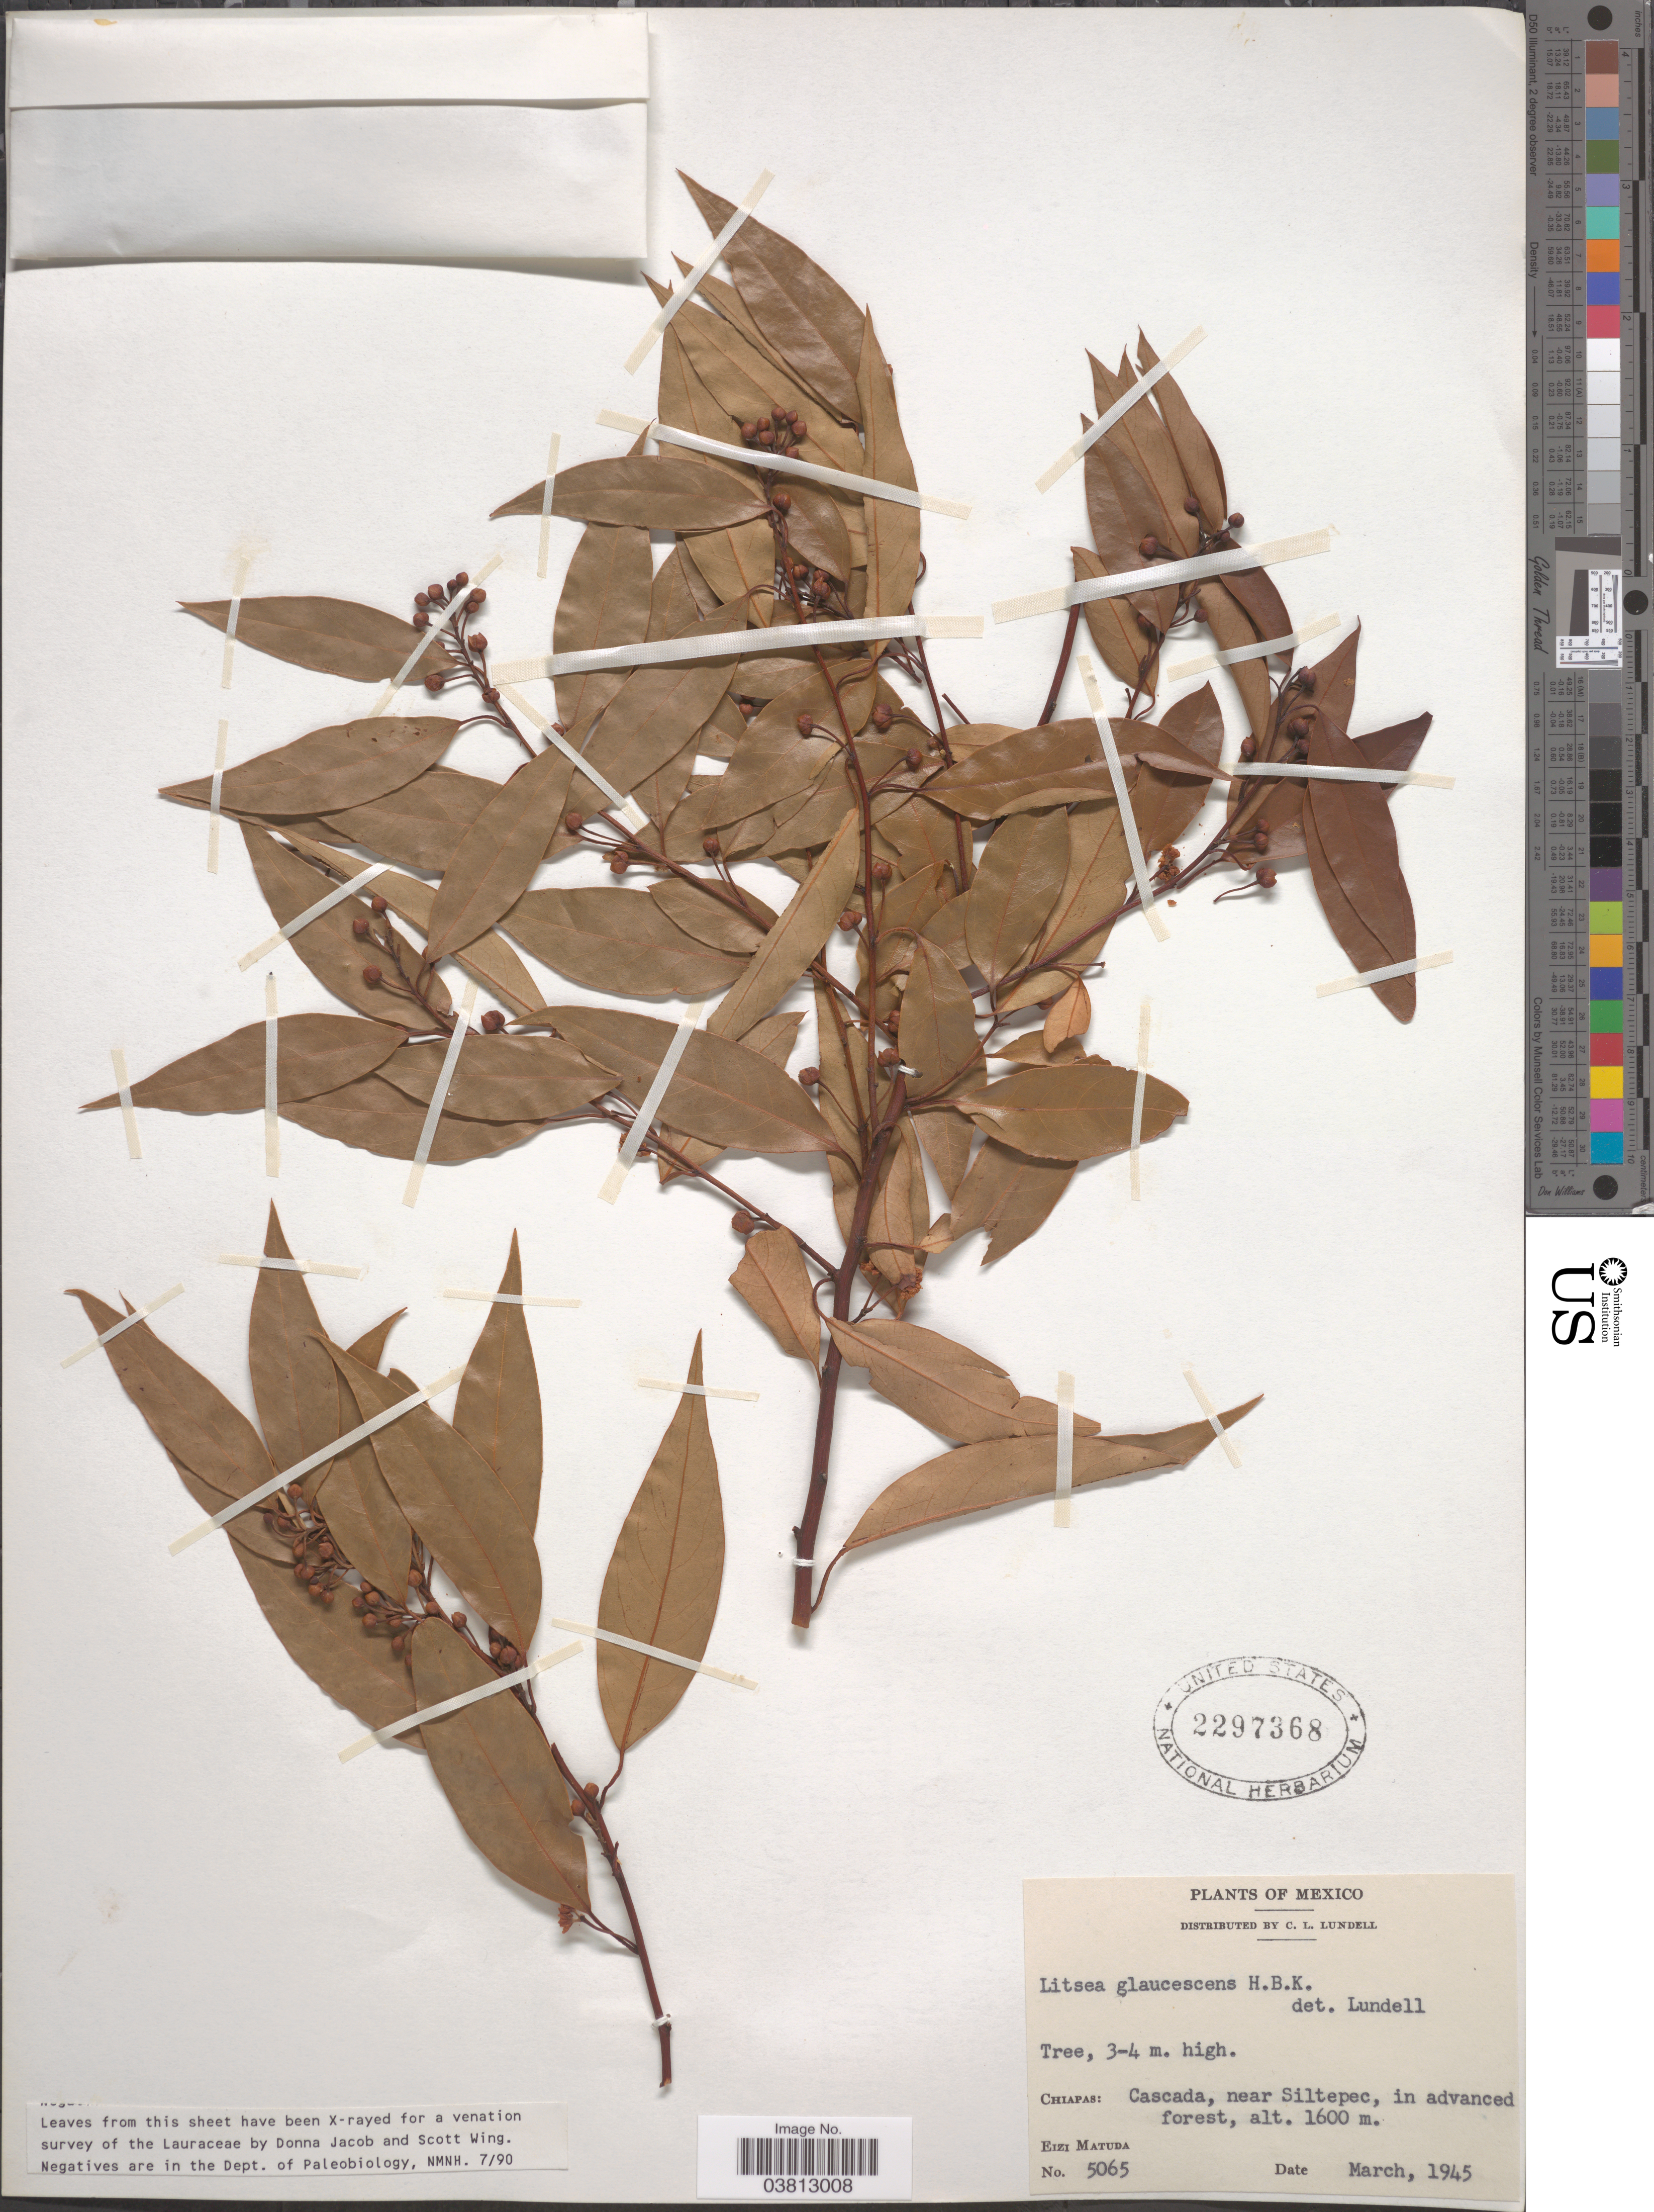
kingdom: Plantae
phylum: Tracheophyta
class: Magnoliopsida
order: Laurales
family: Lauraceae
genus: Litsea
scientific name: Litsea glaucescens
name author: Kunth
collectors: E. Matuda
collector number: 5065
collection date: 1945-03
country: Mexico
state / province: Chiapas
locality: Cascada, near Siltepec, in advanced forest.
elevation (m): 1600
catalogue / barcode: US 2297368